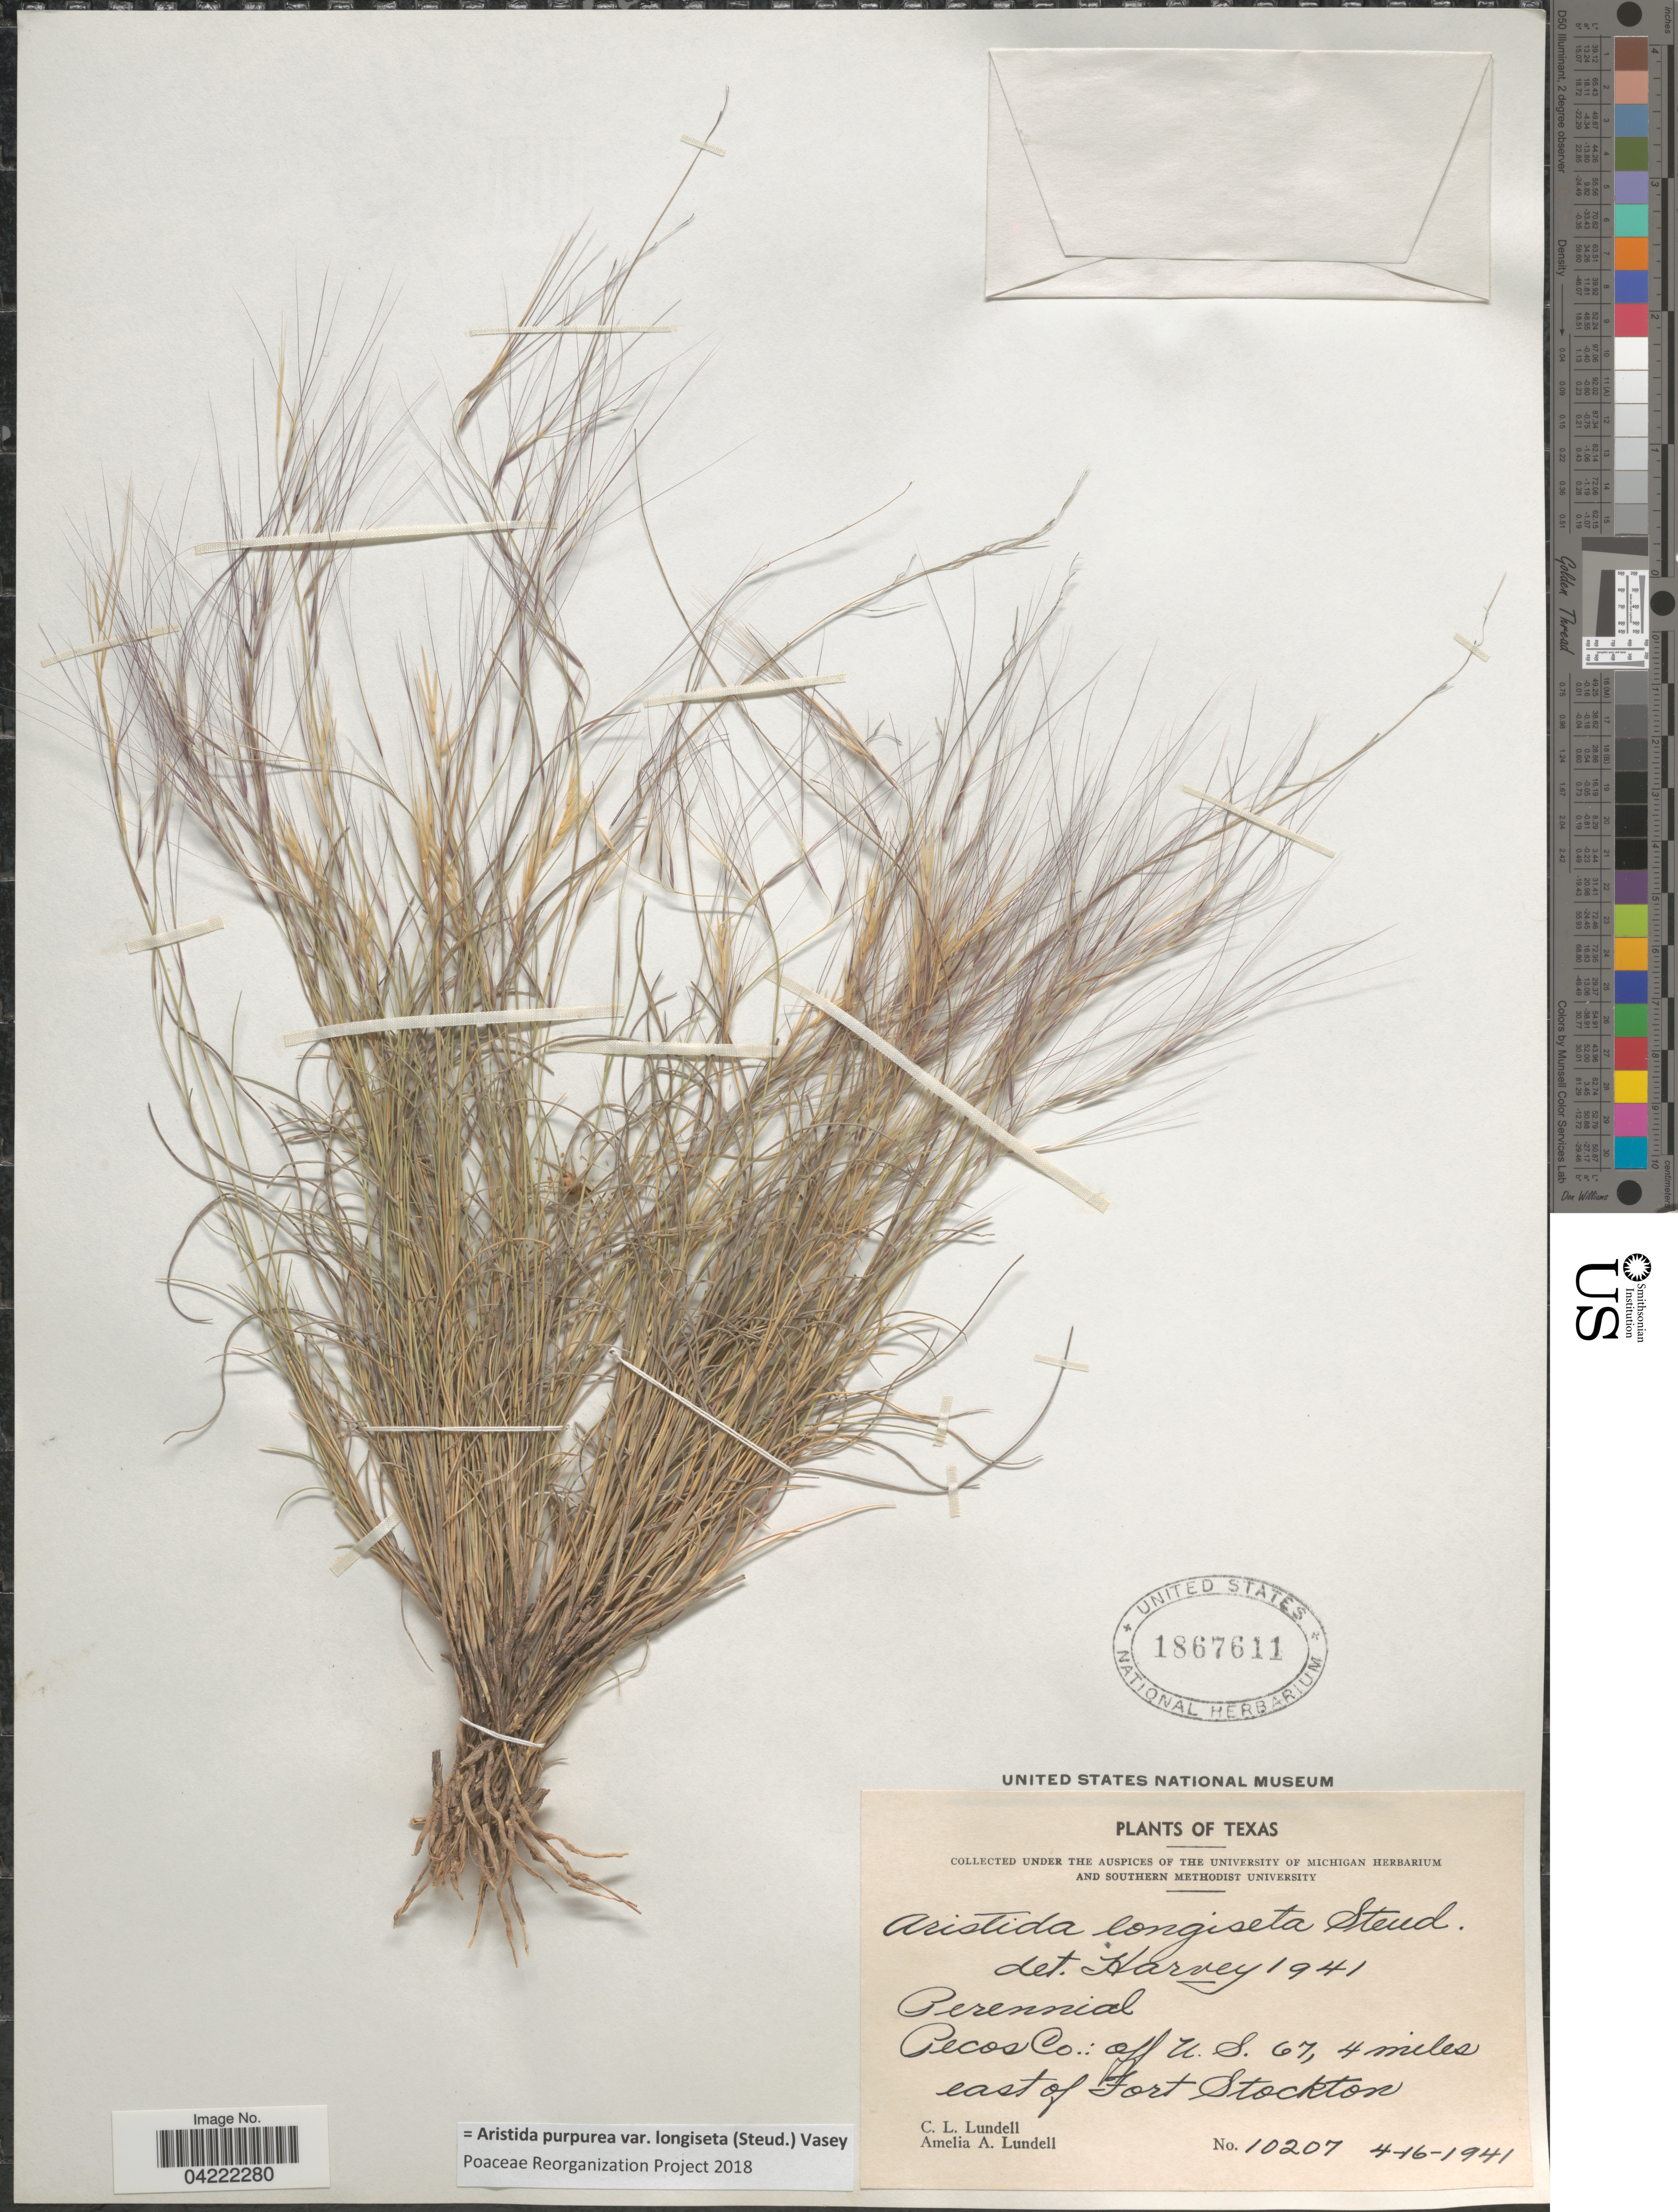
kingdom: Plantae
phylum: Tracheophyta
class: Liliopsida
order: Poales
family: Poaceae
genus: Aristida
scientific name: Aristida purpurea var. longiseta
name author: (Steud.) Vasey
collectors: C. L. Lundell & A. A. Lundell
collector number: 10207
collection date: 1941-04-16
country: United States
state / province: Texas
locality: Pecos Co.: off U.S. 67, 4 miles east of Fort Stockton.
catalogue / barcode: US 1867611